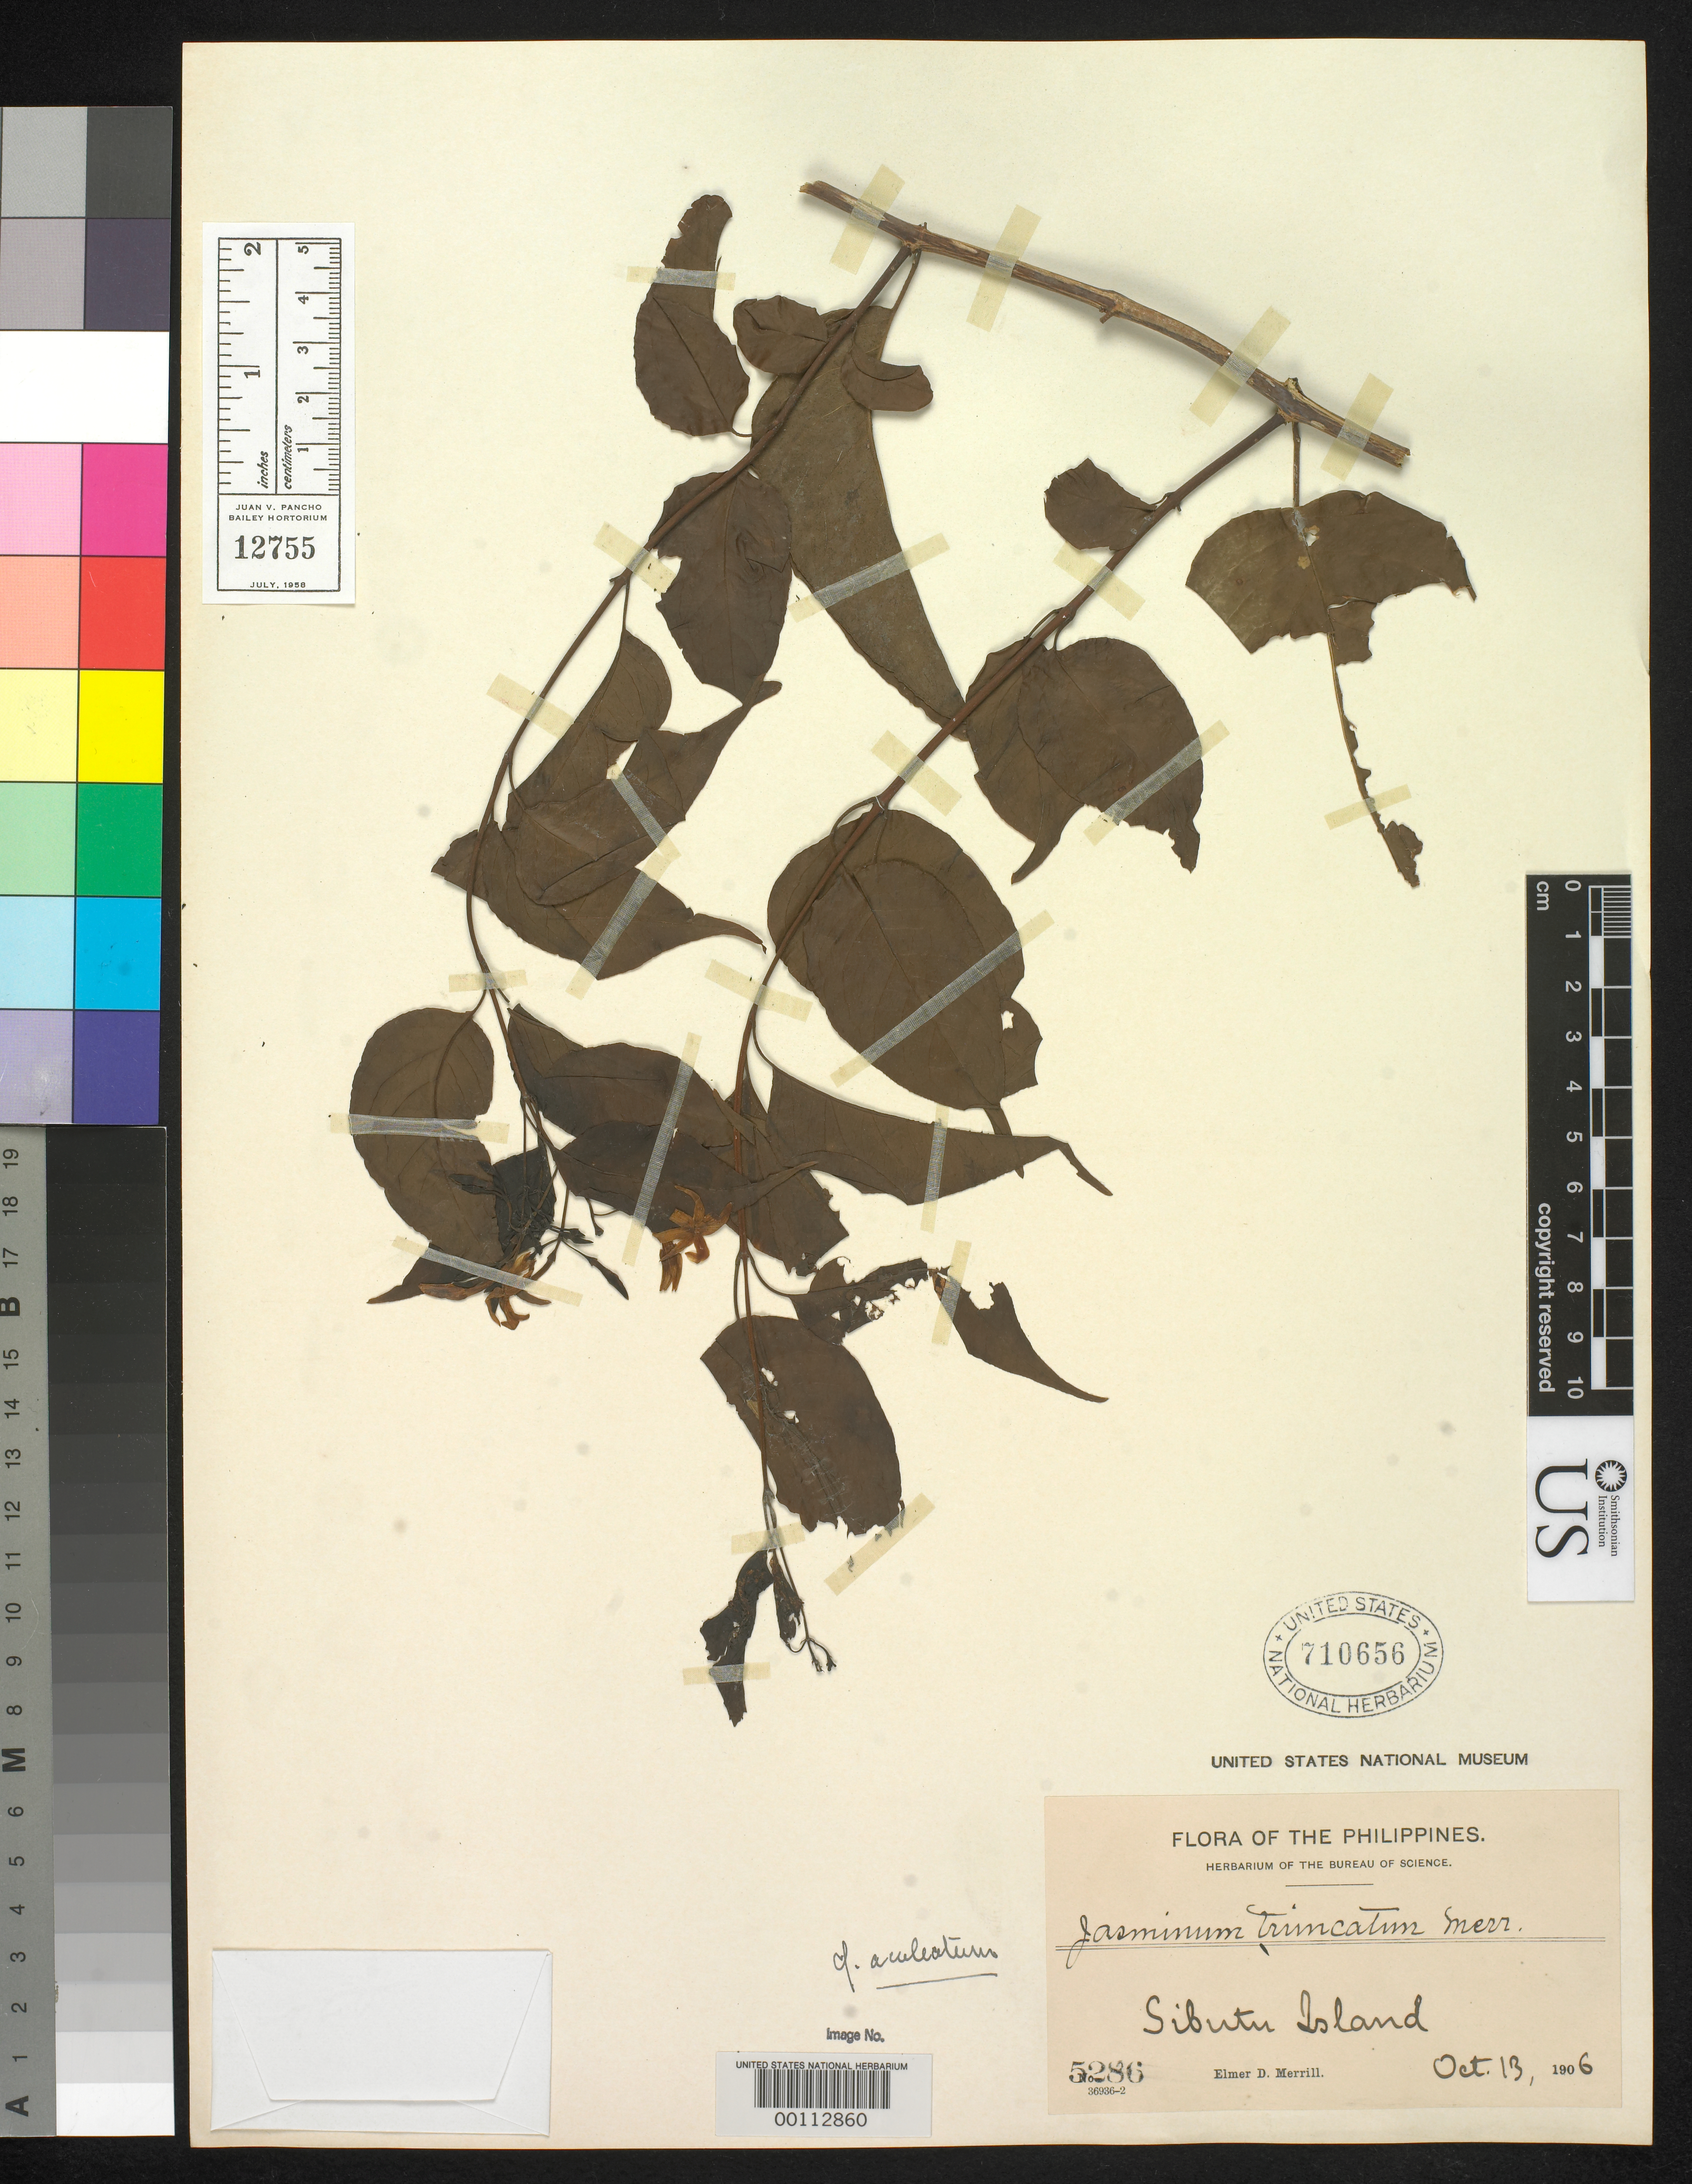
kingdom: Plantae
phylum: Tracheophyta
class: Magnoliopsida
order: Lamiales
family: Oleaceae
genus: Jasminum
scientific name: Jasminum truncatum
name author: Merr.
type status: Isotype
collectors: E. D. Merrill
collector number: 5286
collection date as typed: Oct 1906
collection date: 1906-10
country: Philippines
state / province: Muslim Mindanao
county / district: Sulu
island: Sibutu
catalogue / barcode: US 710656